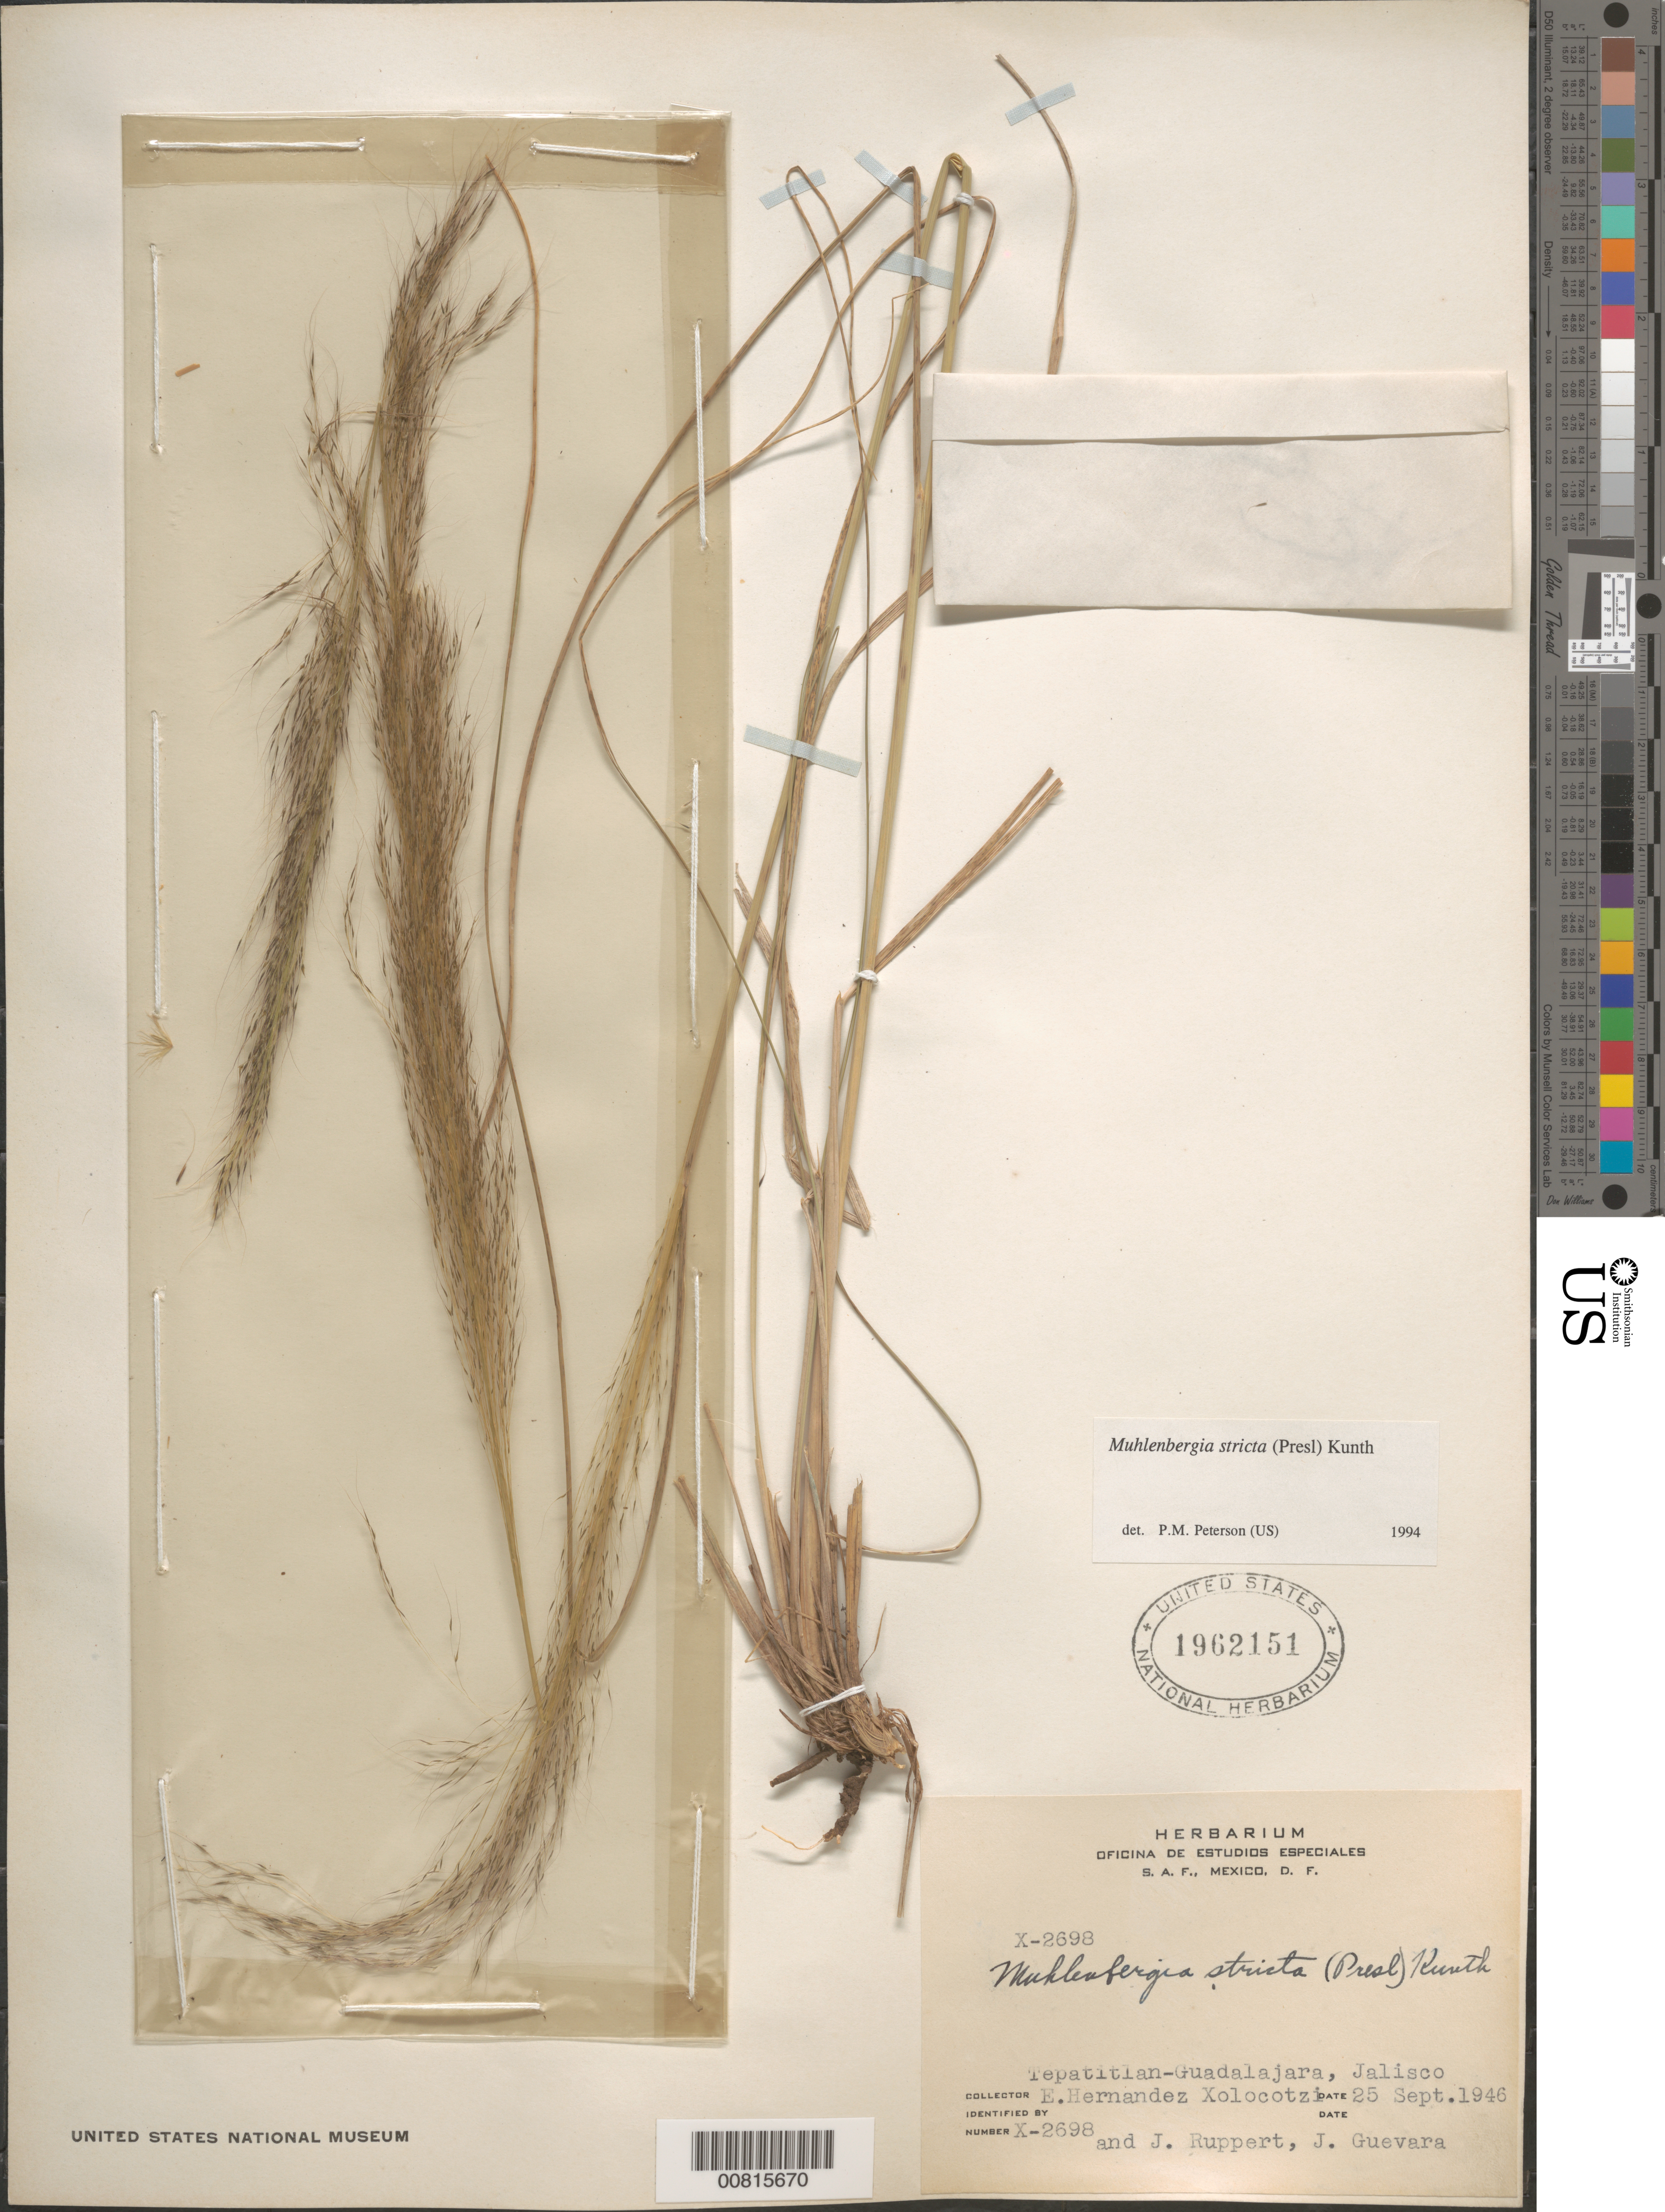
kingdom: Plantae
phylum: Tracheophyta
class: Liliopsida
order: Poales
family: Poaceae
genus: Muhlenbergia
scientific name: Muhlenbergia stricta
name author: (J. Presl) Kunth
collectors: E. I. Hernández-X., J. Ruppert & J. Guevara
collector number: X-2698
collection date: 1946-09-25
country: Mexico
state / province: Jalisco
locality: Tepatitlan- Guadalajara, Jal.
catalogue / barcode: US 1962151